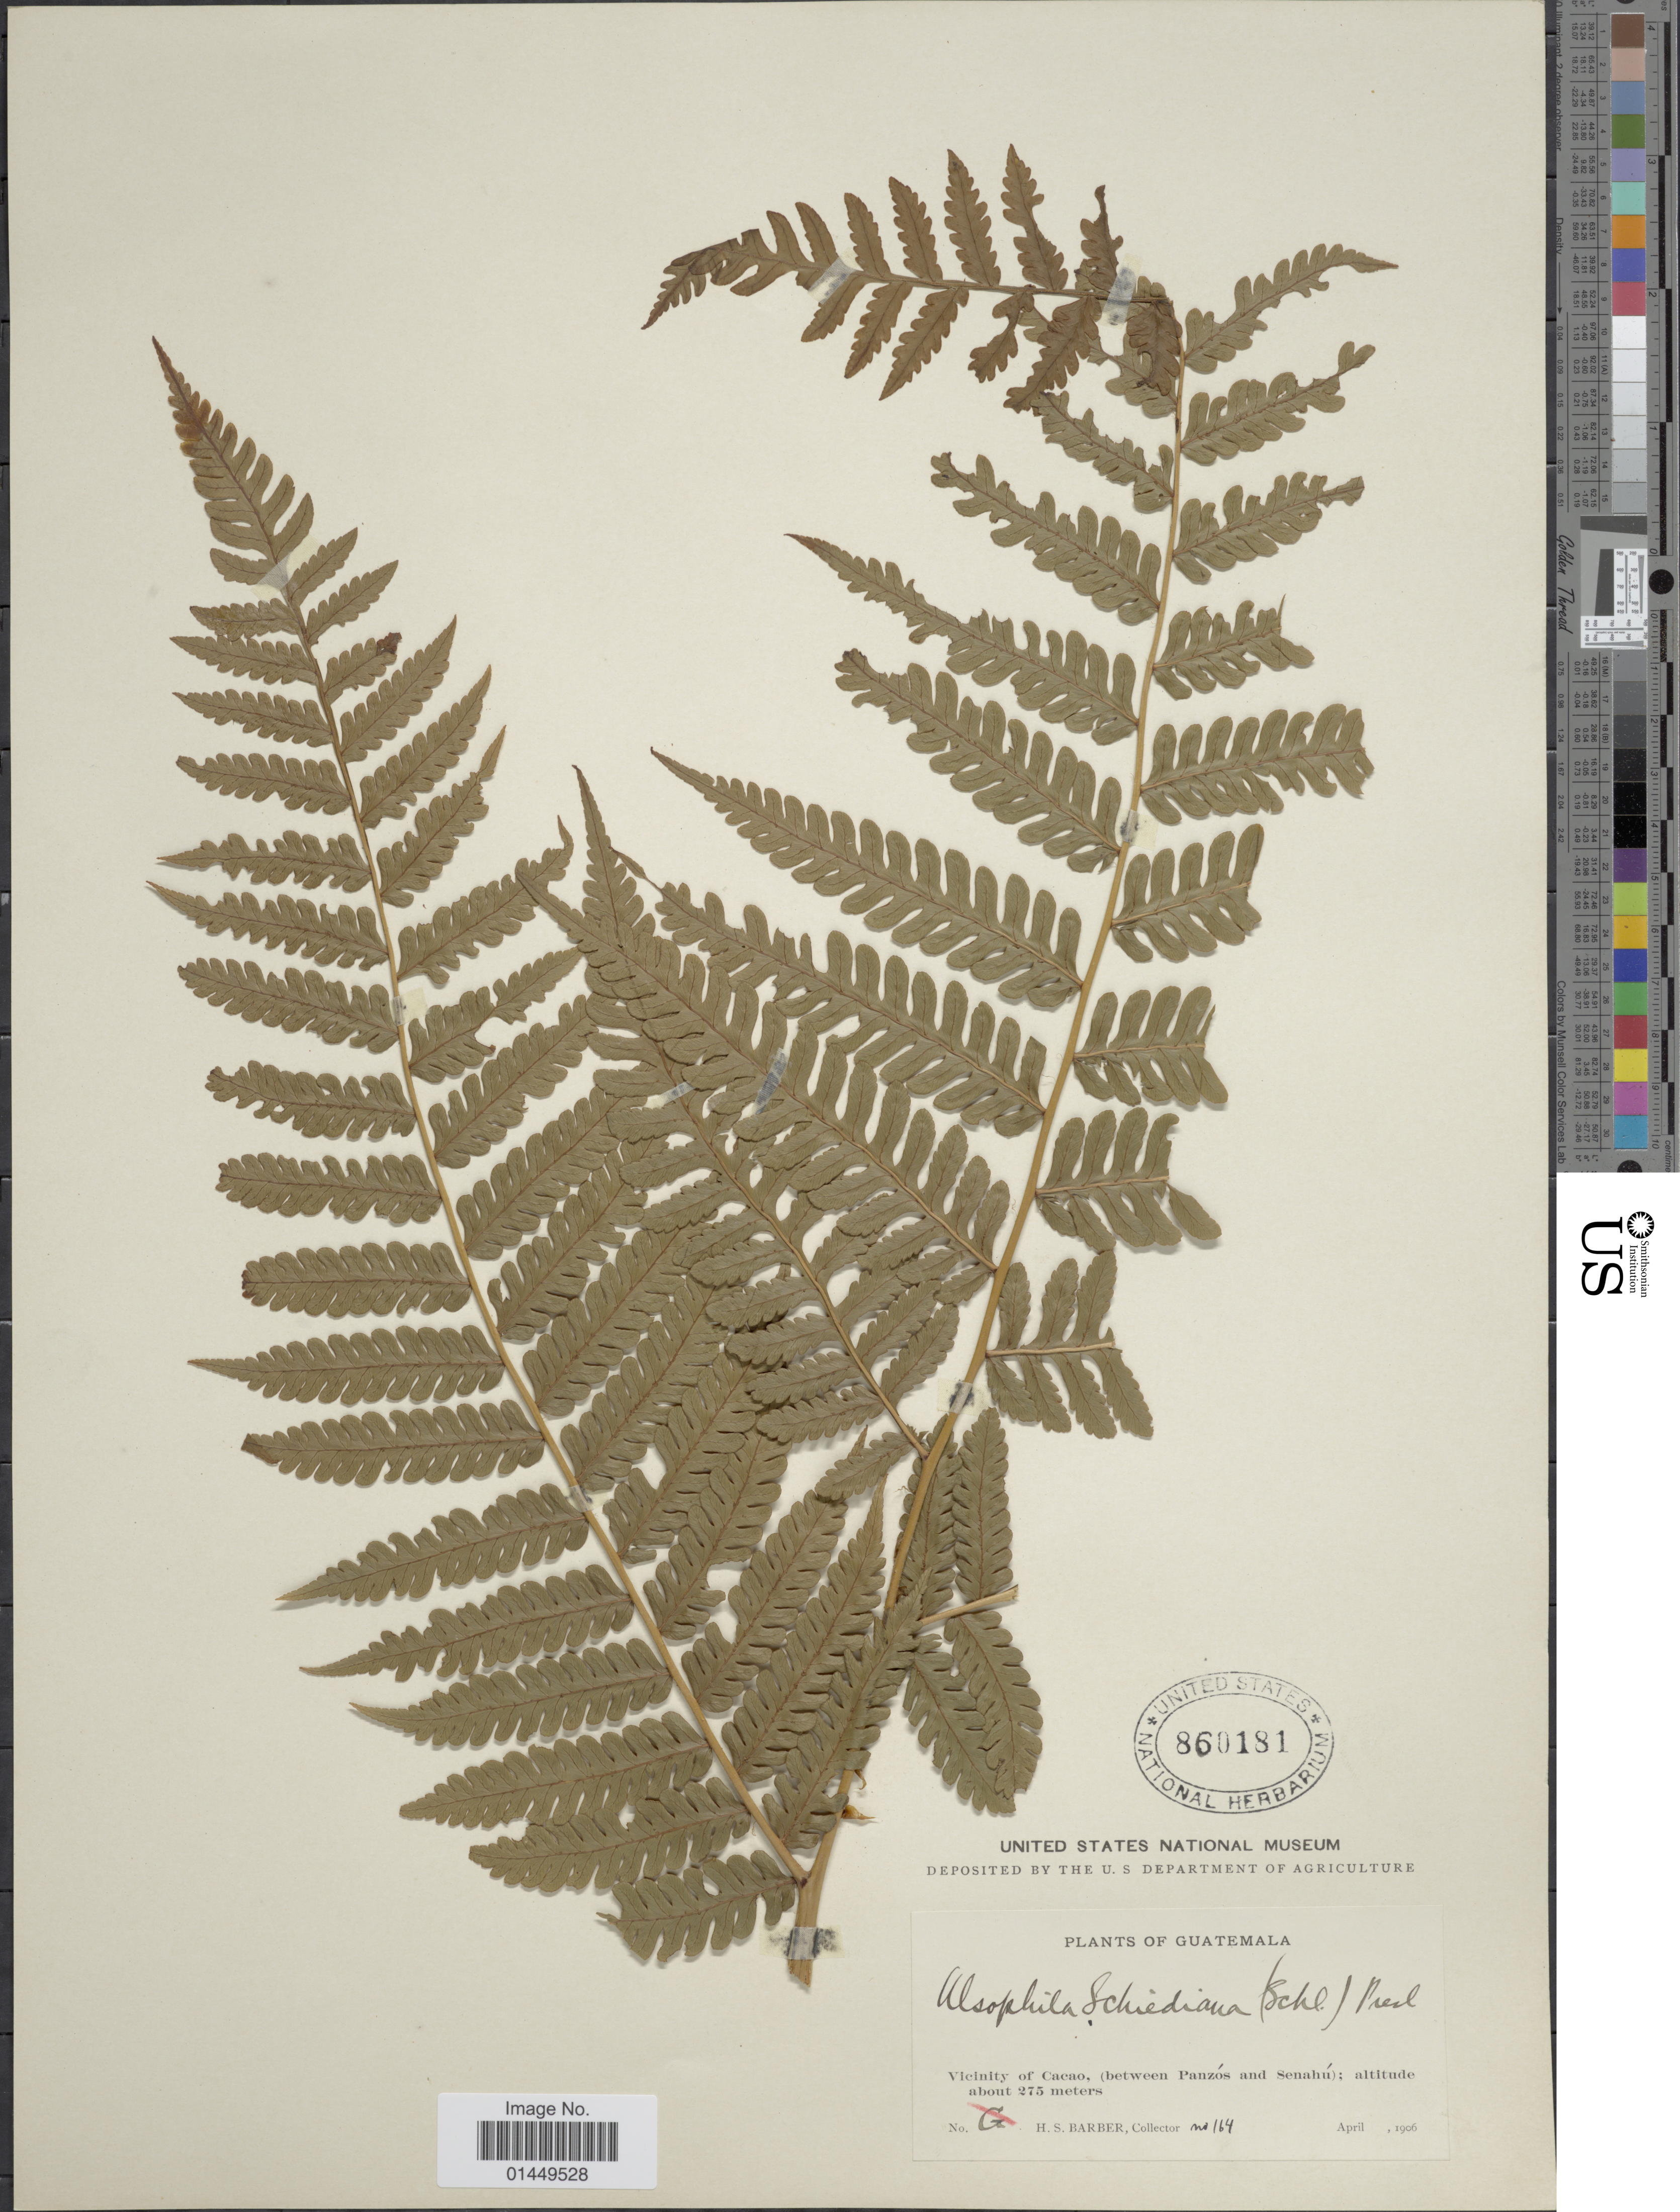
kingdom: Plantae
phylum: Tracheophyta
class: Polypodiopsida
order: Cyatheales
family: Cyatheaceae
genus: Cyathea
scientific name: Cyathea schiedeana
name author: (C. Presl) Domin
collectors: H. Barber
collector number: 164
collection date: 1906-04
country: Guatemala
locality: Vicinity of Cacao, (between Panzos and Senahu)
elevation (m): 275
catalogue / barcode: US 860181